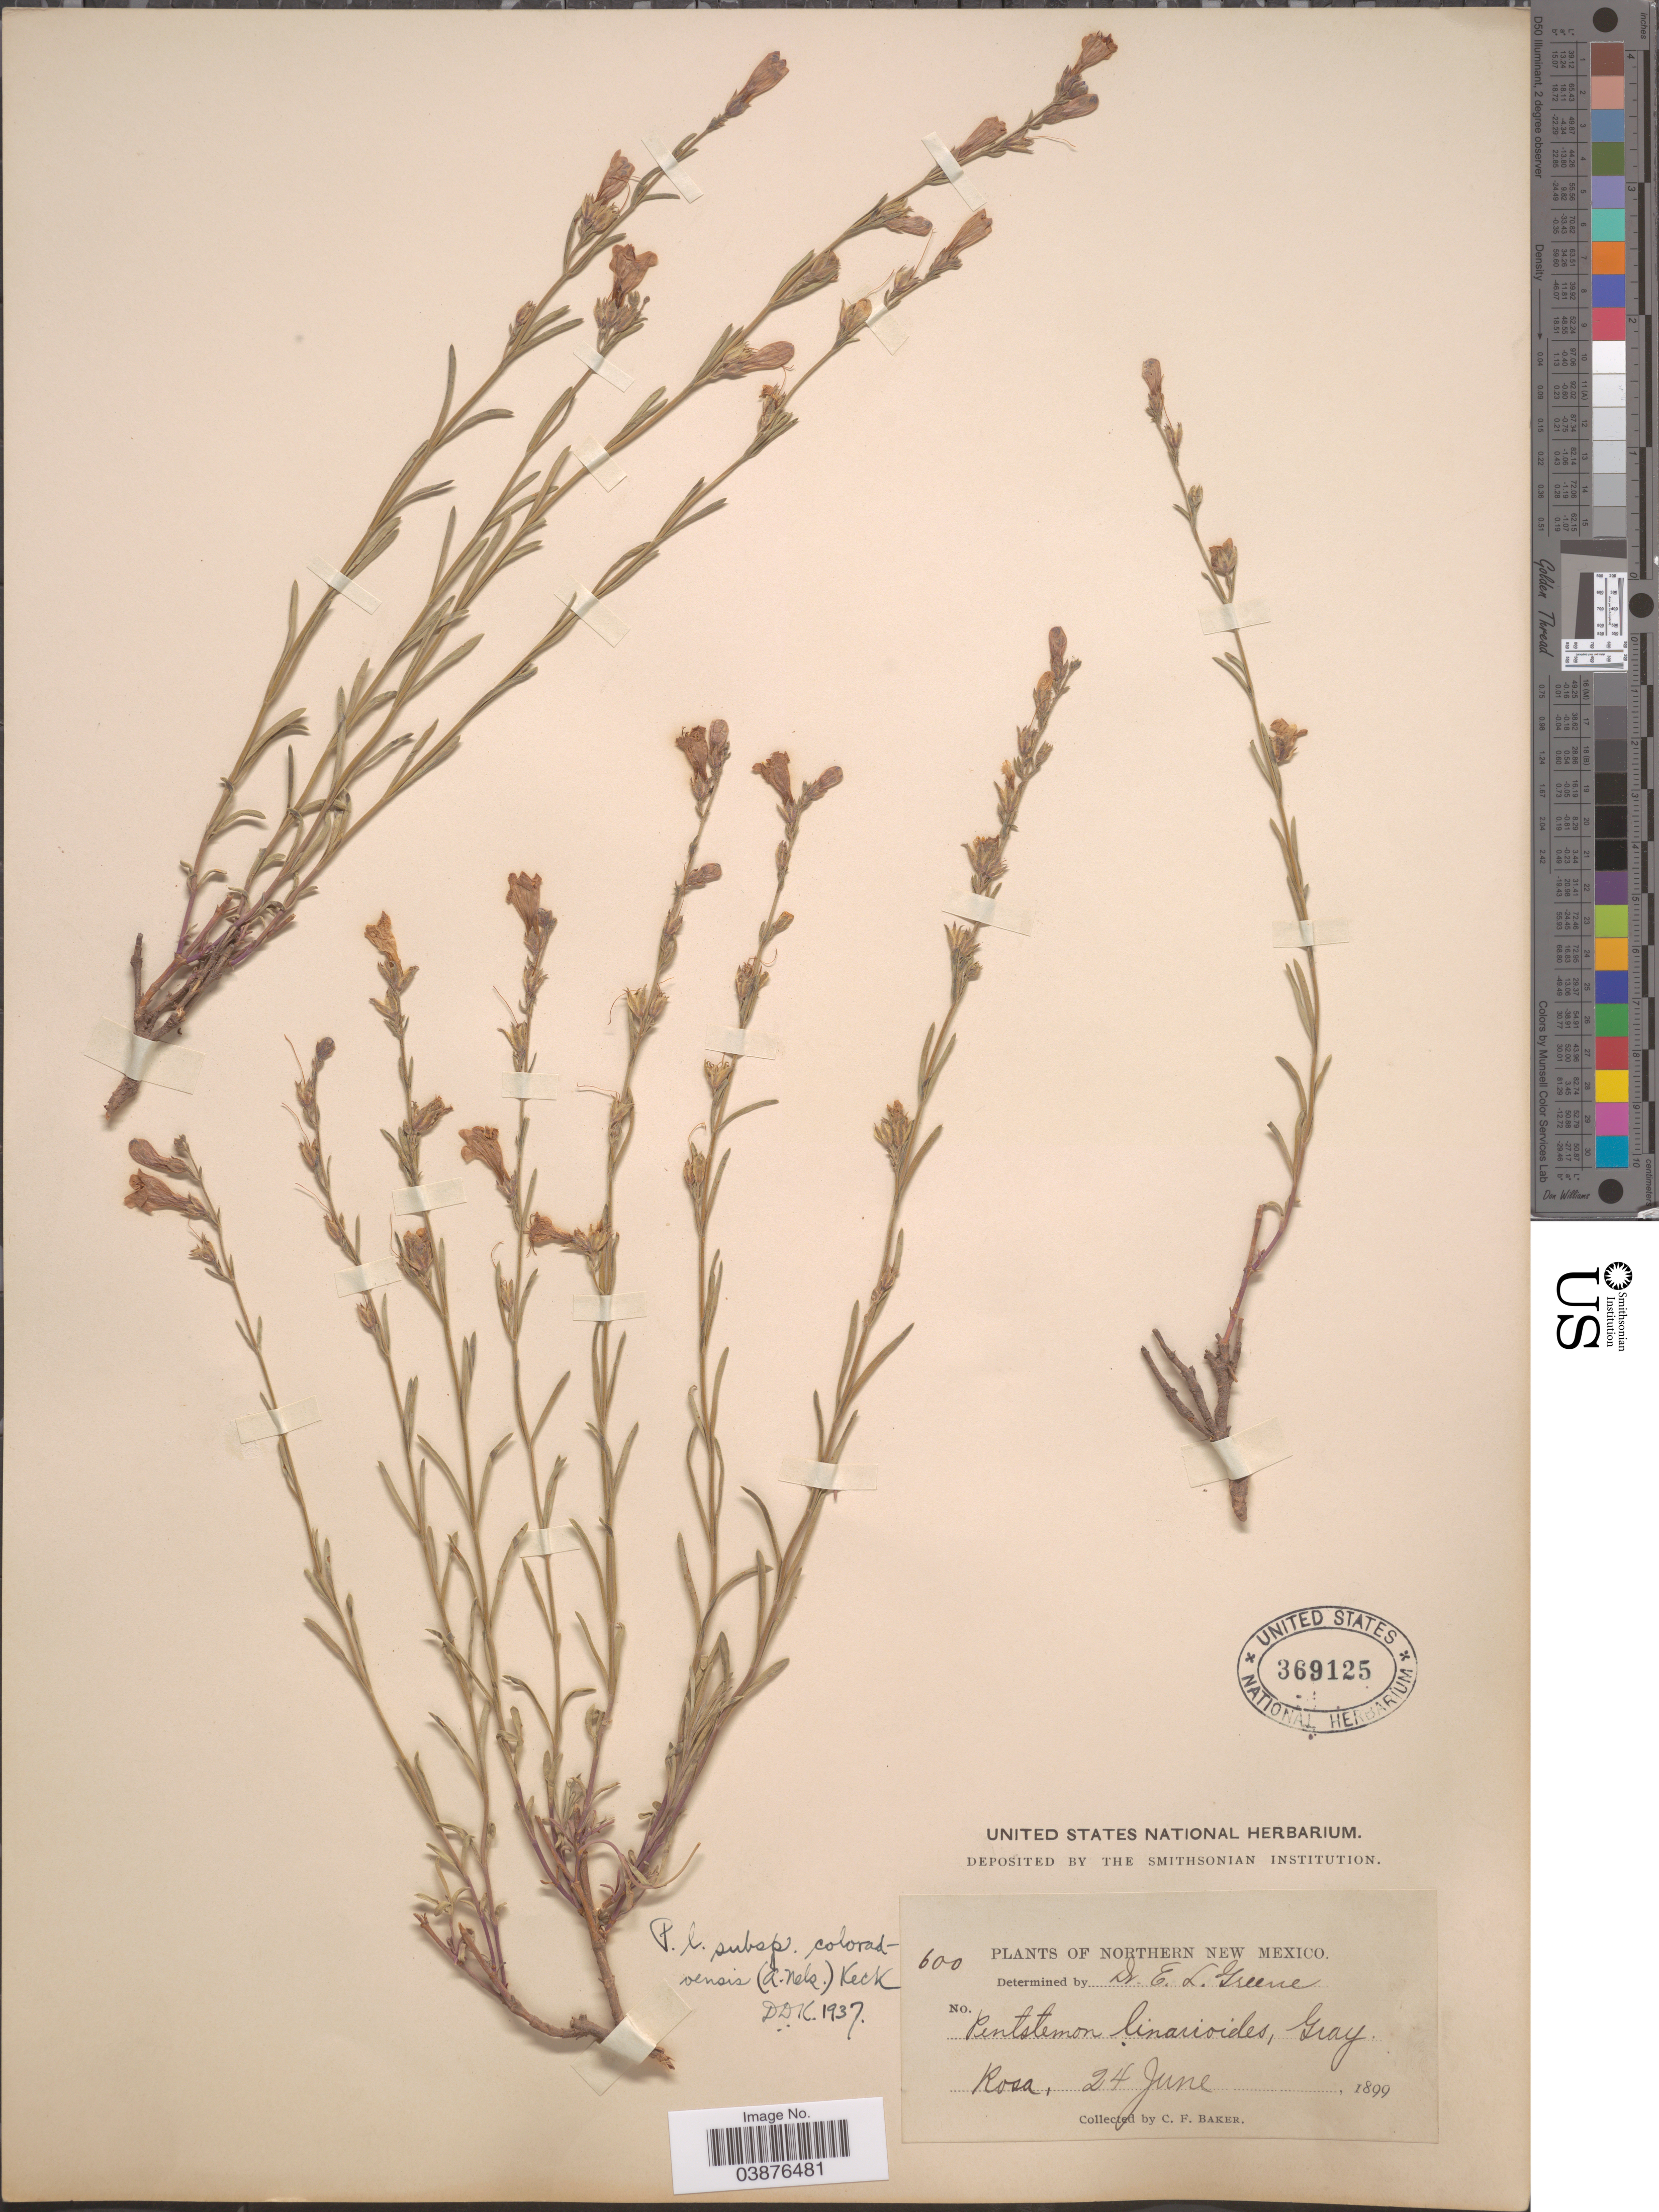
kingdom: Plantae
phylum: Tracheophyta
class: Magnoliopsida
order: Lamiales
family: Plantaginaceae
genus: Penstemon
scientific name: Penstemon linarioides subsp. coloradoensis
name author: (A. Nelson) D.D. Keck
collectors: C. F. Baker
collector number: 600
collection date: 1899-06-24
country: United States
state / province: New Mexico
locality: Northern New Mexico. Rosa.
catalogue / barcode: US 369125